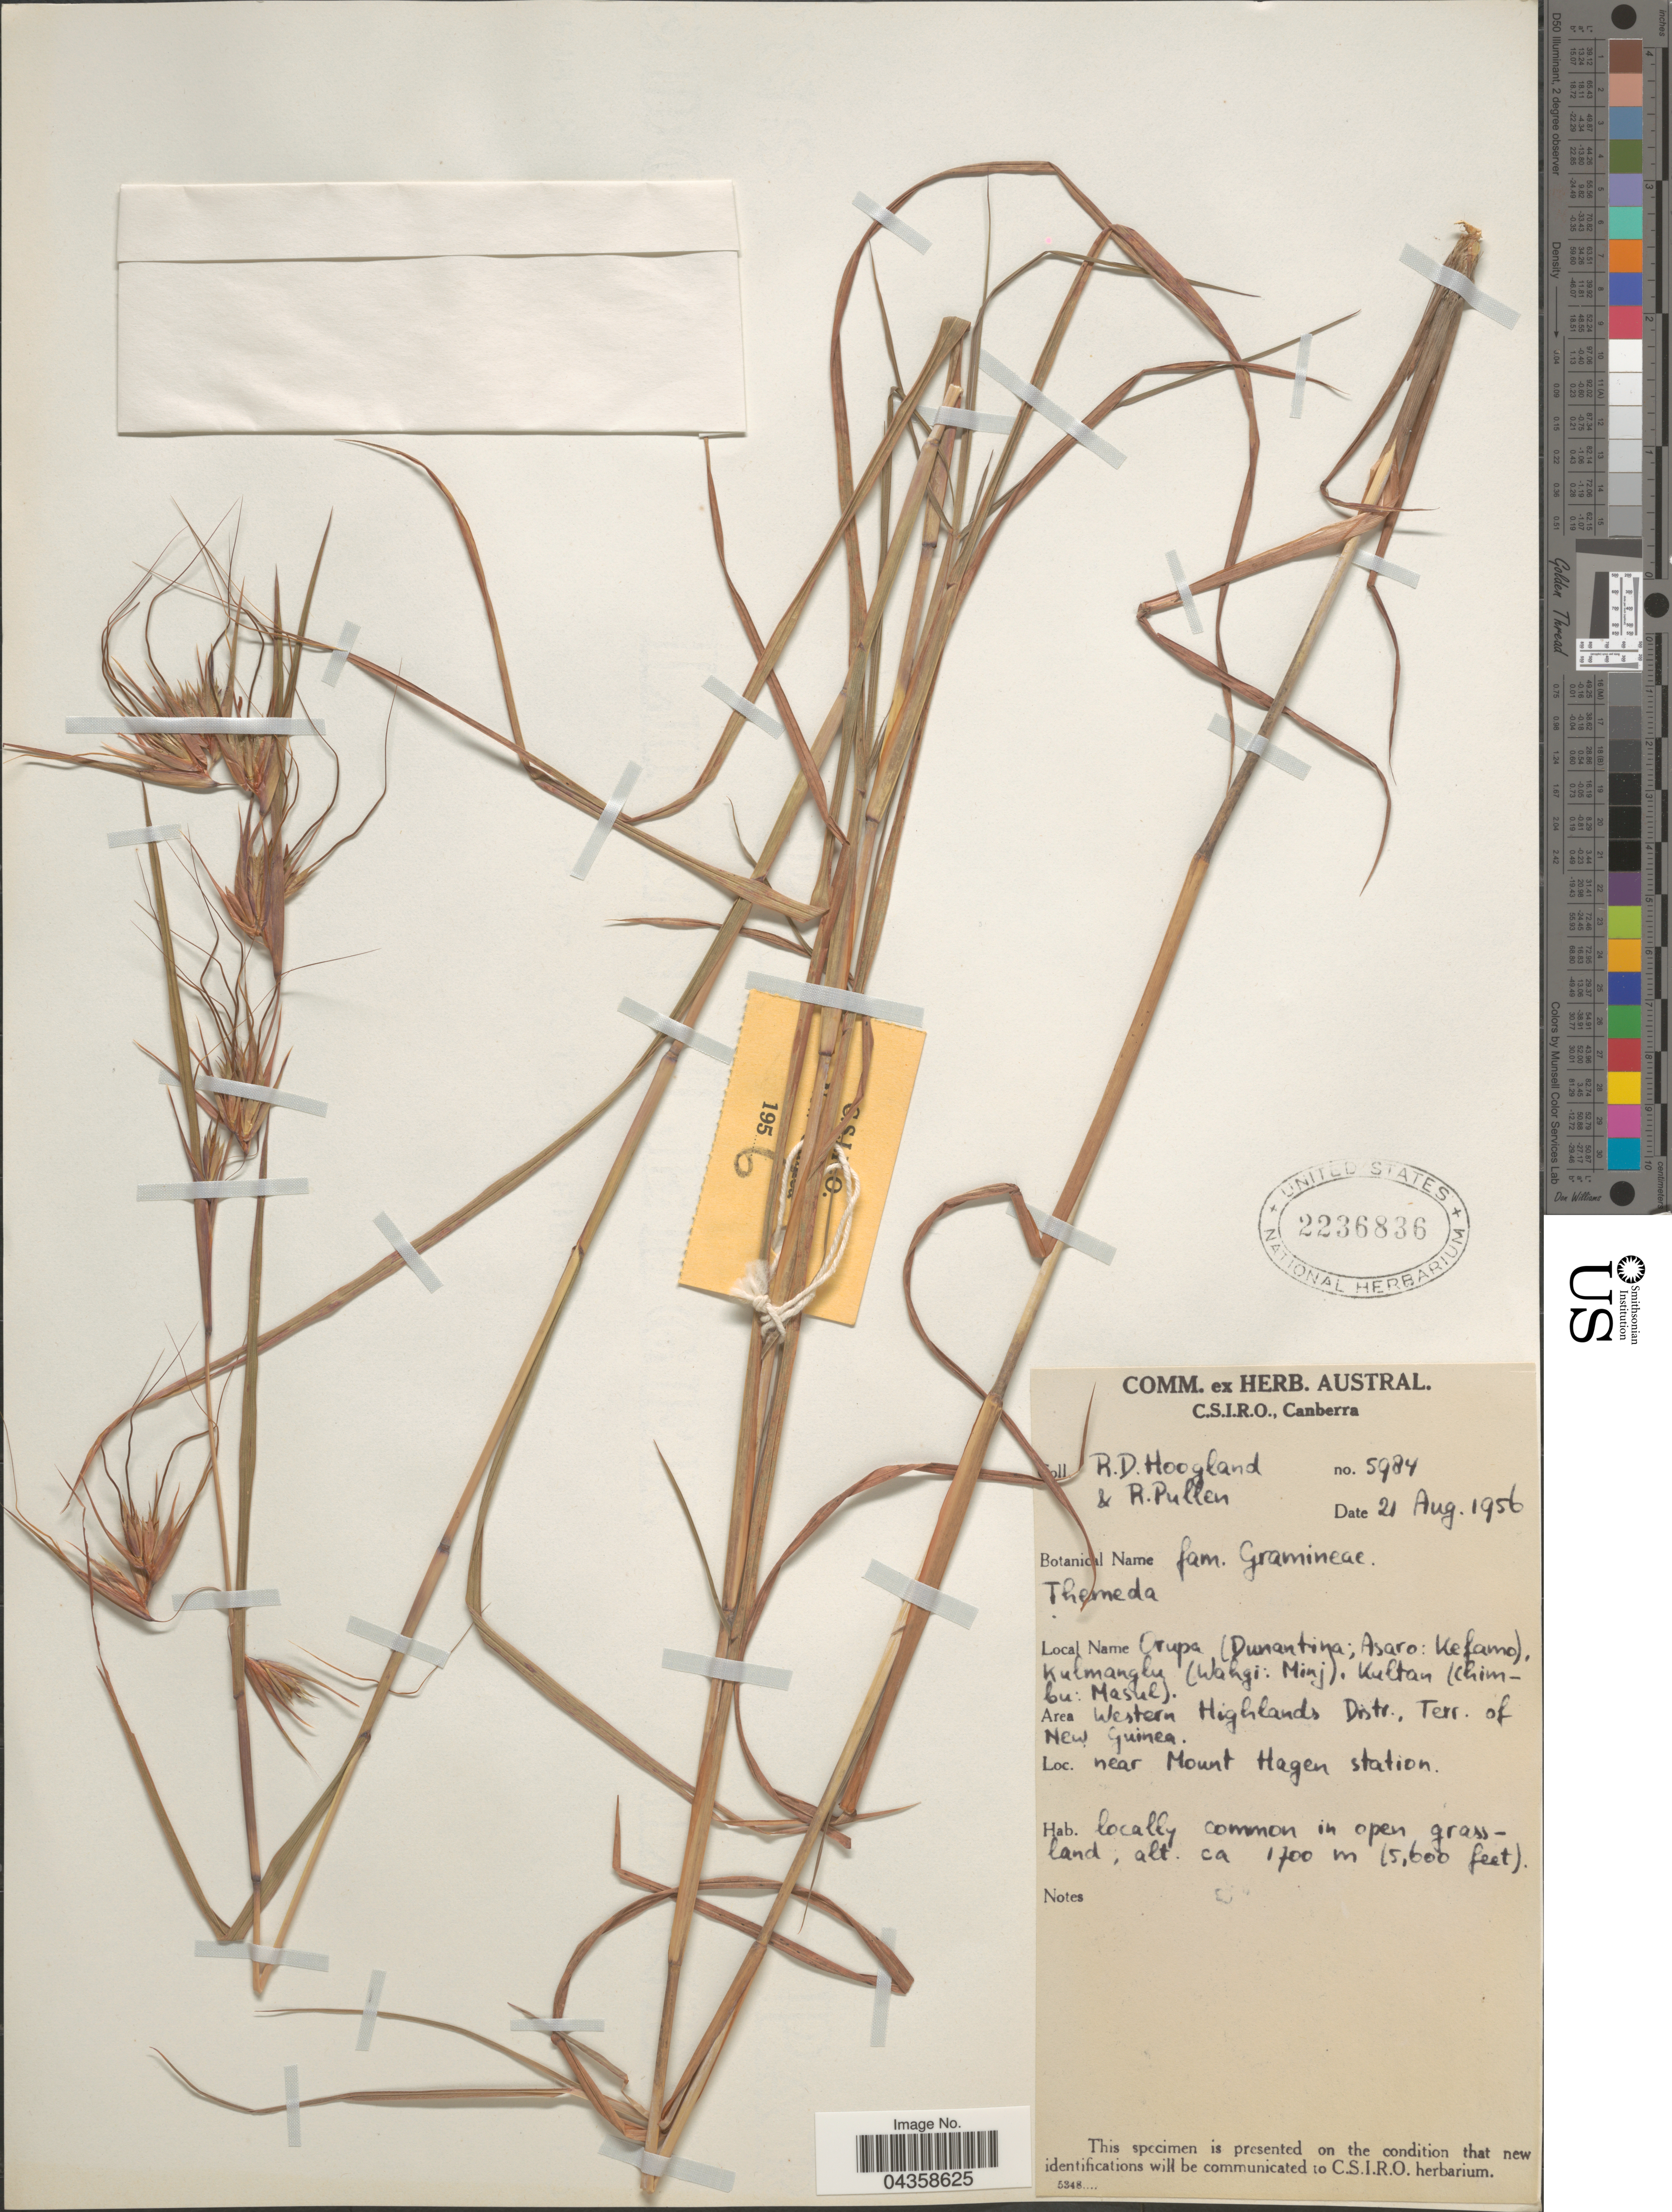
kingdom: Plantae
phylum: Tracheophyta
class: Liliopsida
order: Poales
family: Poaceae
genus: Themeda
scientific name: Themeda sp.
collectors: R. D. Hoogland & R. Pullen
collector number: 5984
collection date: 1956-08-21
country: Papua New Guinea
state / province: Western Highlands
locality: Area Western Highlands Distr., Terr. of New Guinea. Near Mount Hagen station.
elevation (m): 1700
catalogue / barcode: US 2236836